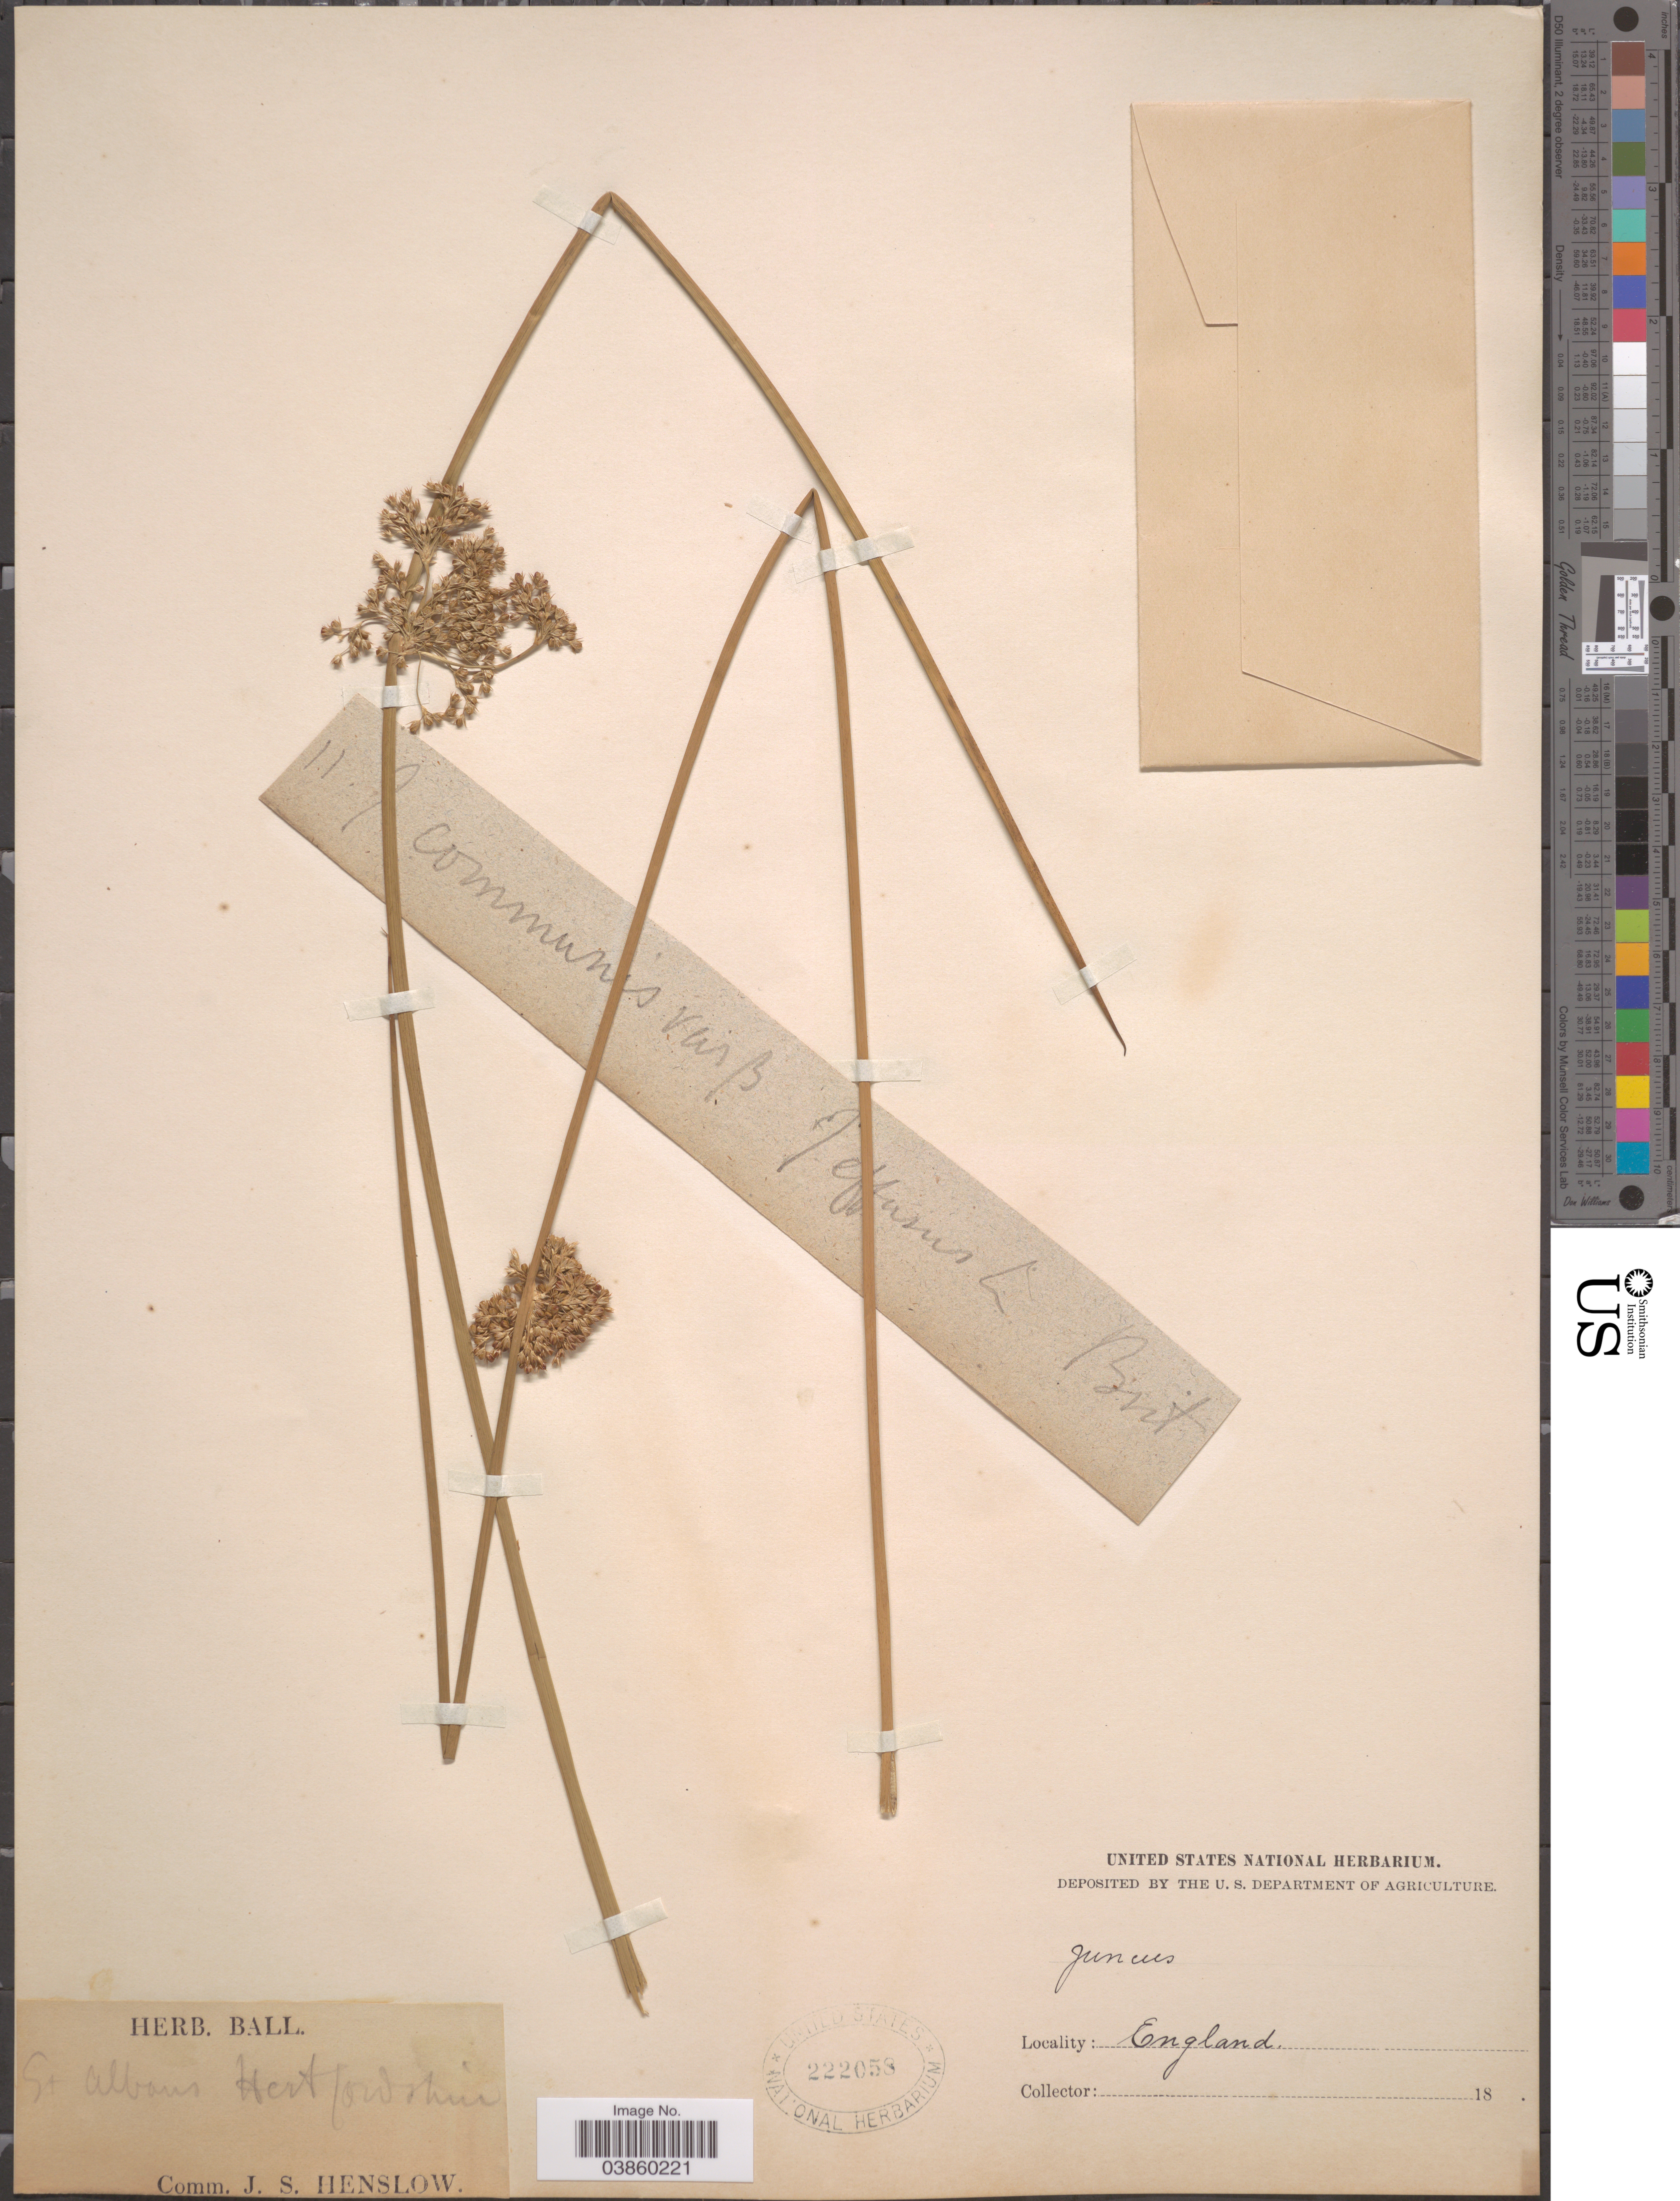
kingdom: Plantae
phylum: Tracheophyta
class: Liliopsida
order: Poales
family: Juncaceae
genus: Juncus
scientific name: Juncus communis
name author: E. Mey.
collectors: ex herb. Ball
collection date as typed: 18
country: United Kingdom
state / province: England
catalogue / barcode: US 222058